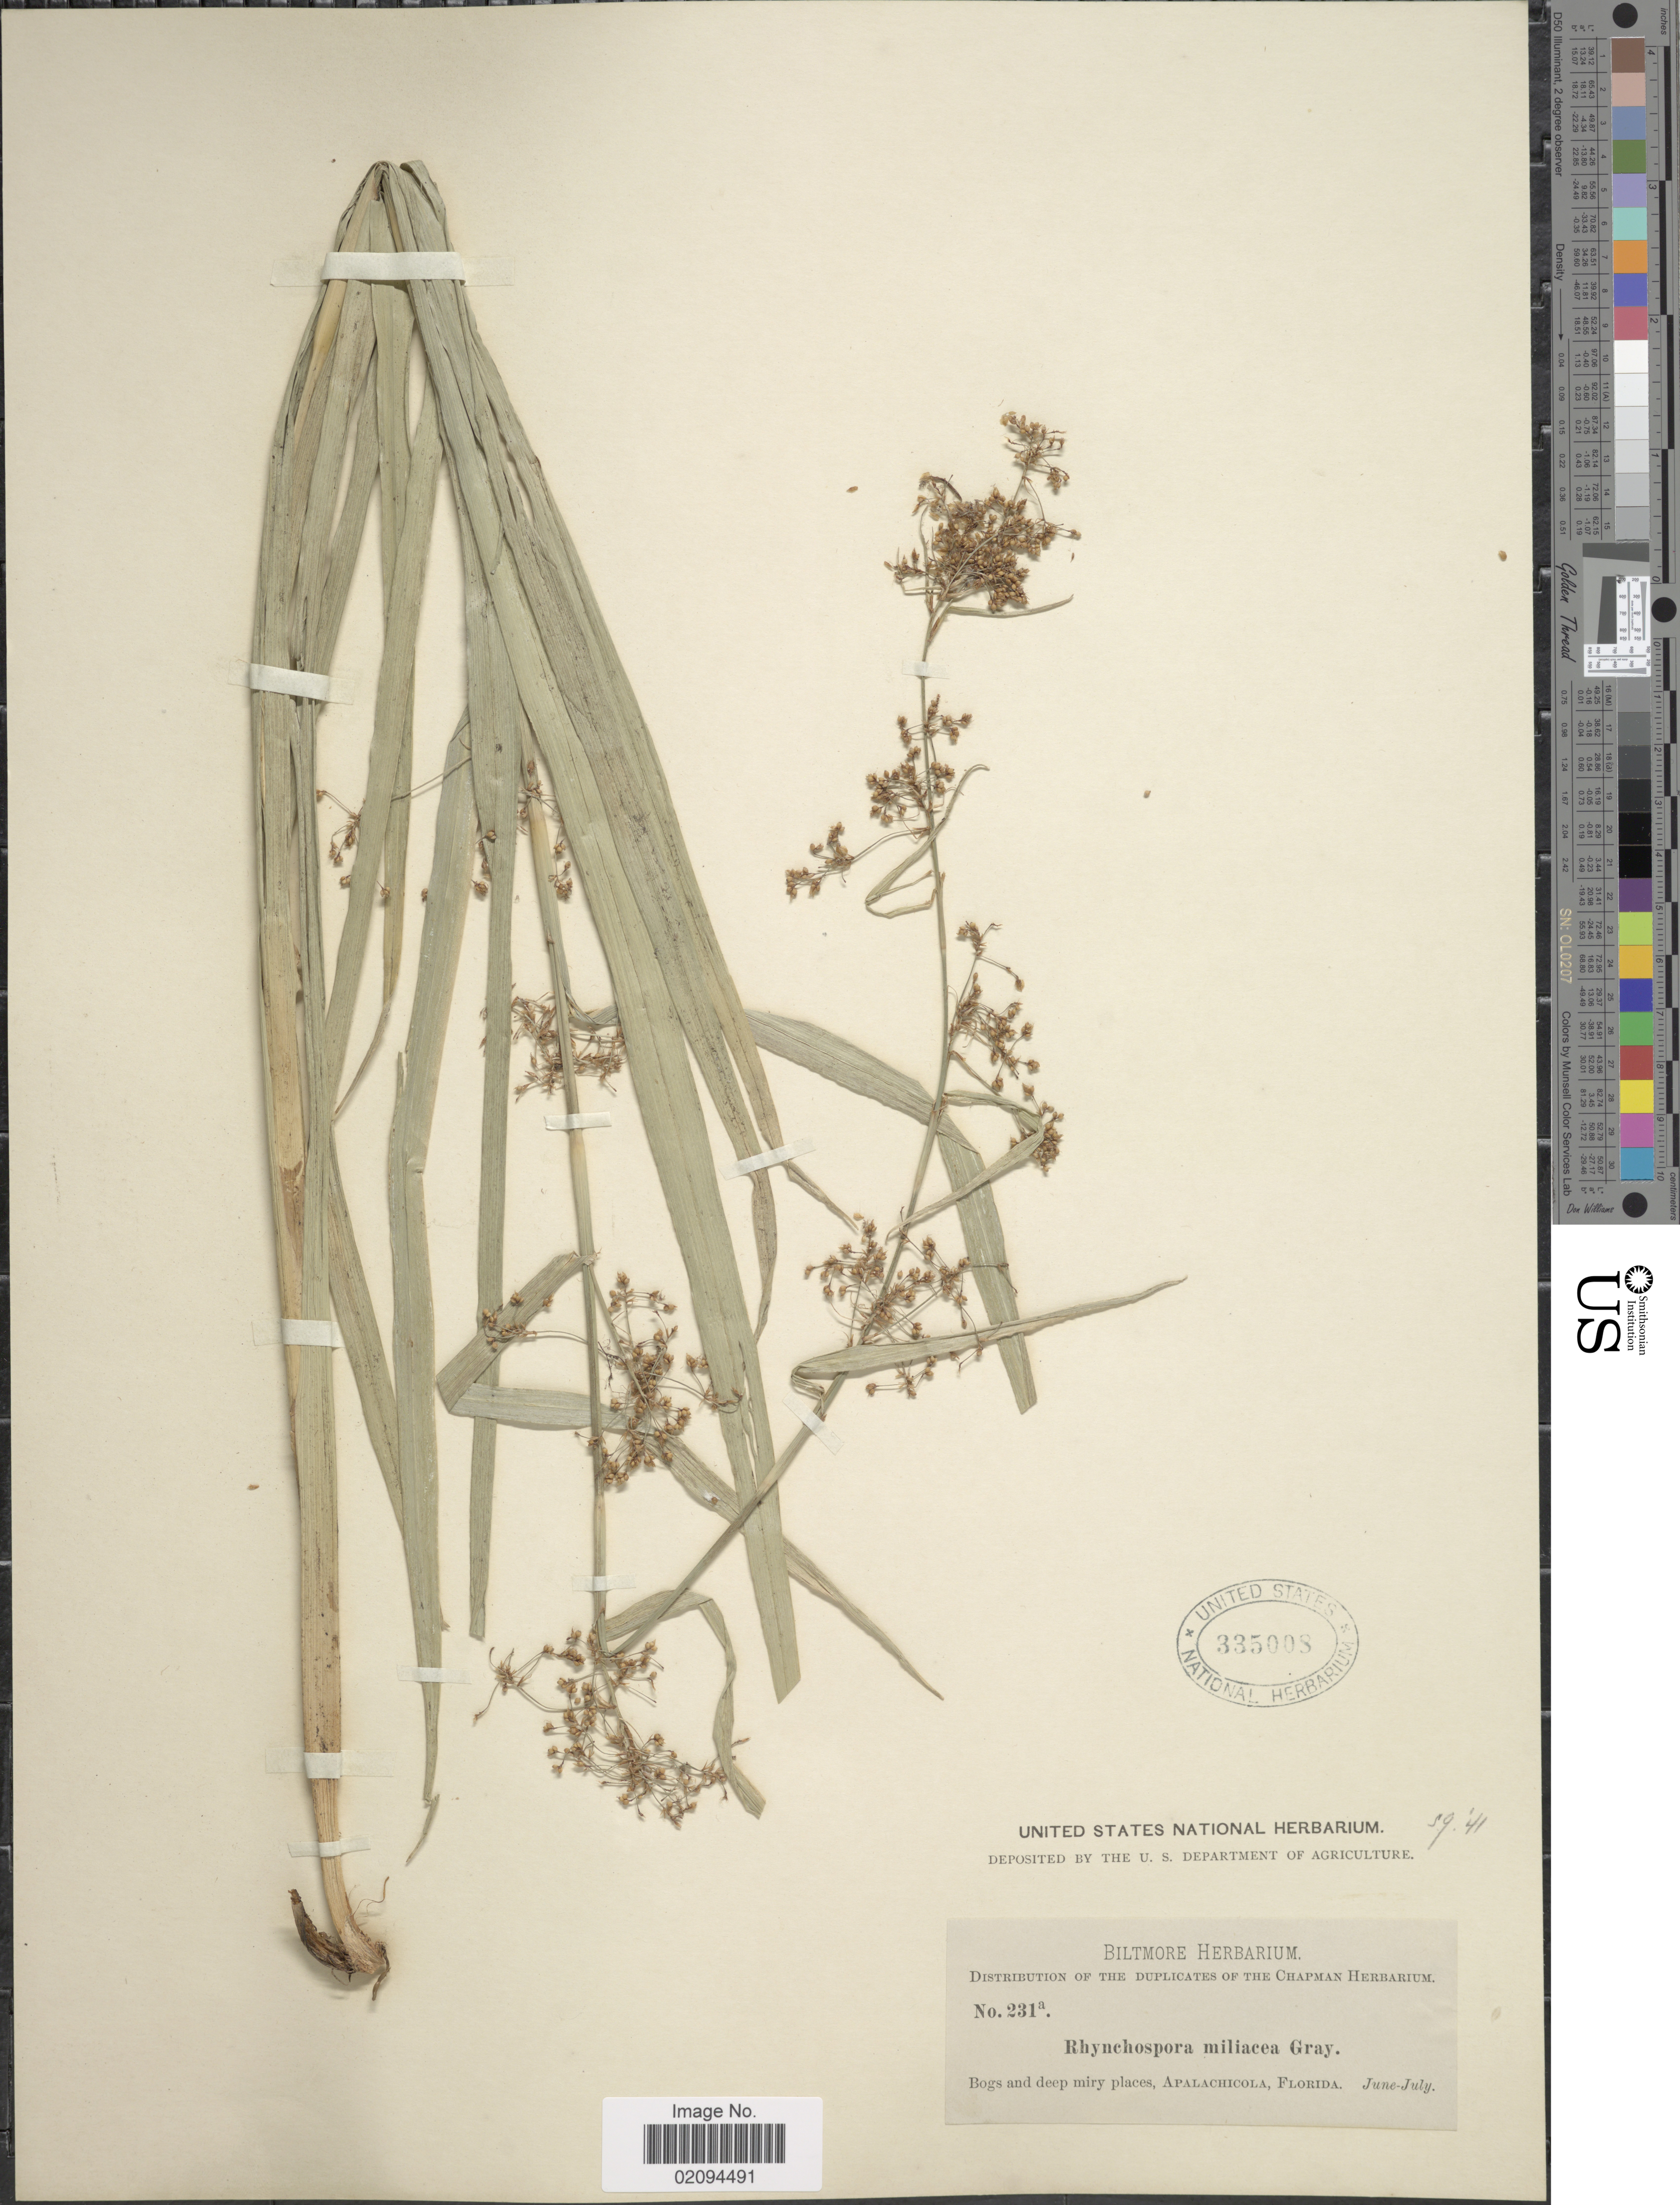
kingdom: Plantae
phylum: Tracheophyta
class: Liliopsida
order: Poales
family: Cyperaceae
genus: Rhynchospora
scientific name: Rhynchospora miliacea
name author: (Lam.) A. Gray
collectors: ex herb. Biltmore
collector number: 231a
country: United States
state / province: Florida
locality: Bogs and deep miry places, Apalachicola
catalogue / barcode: US 335008